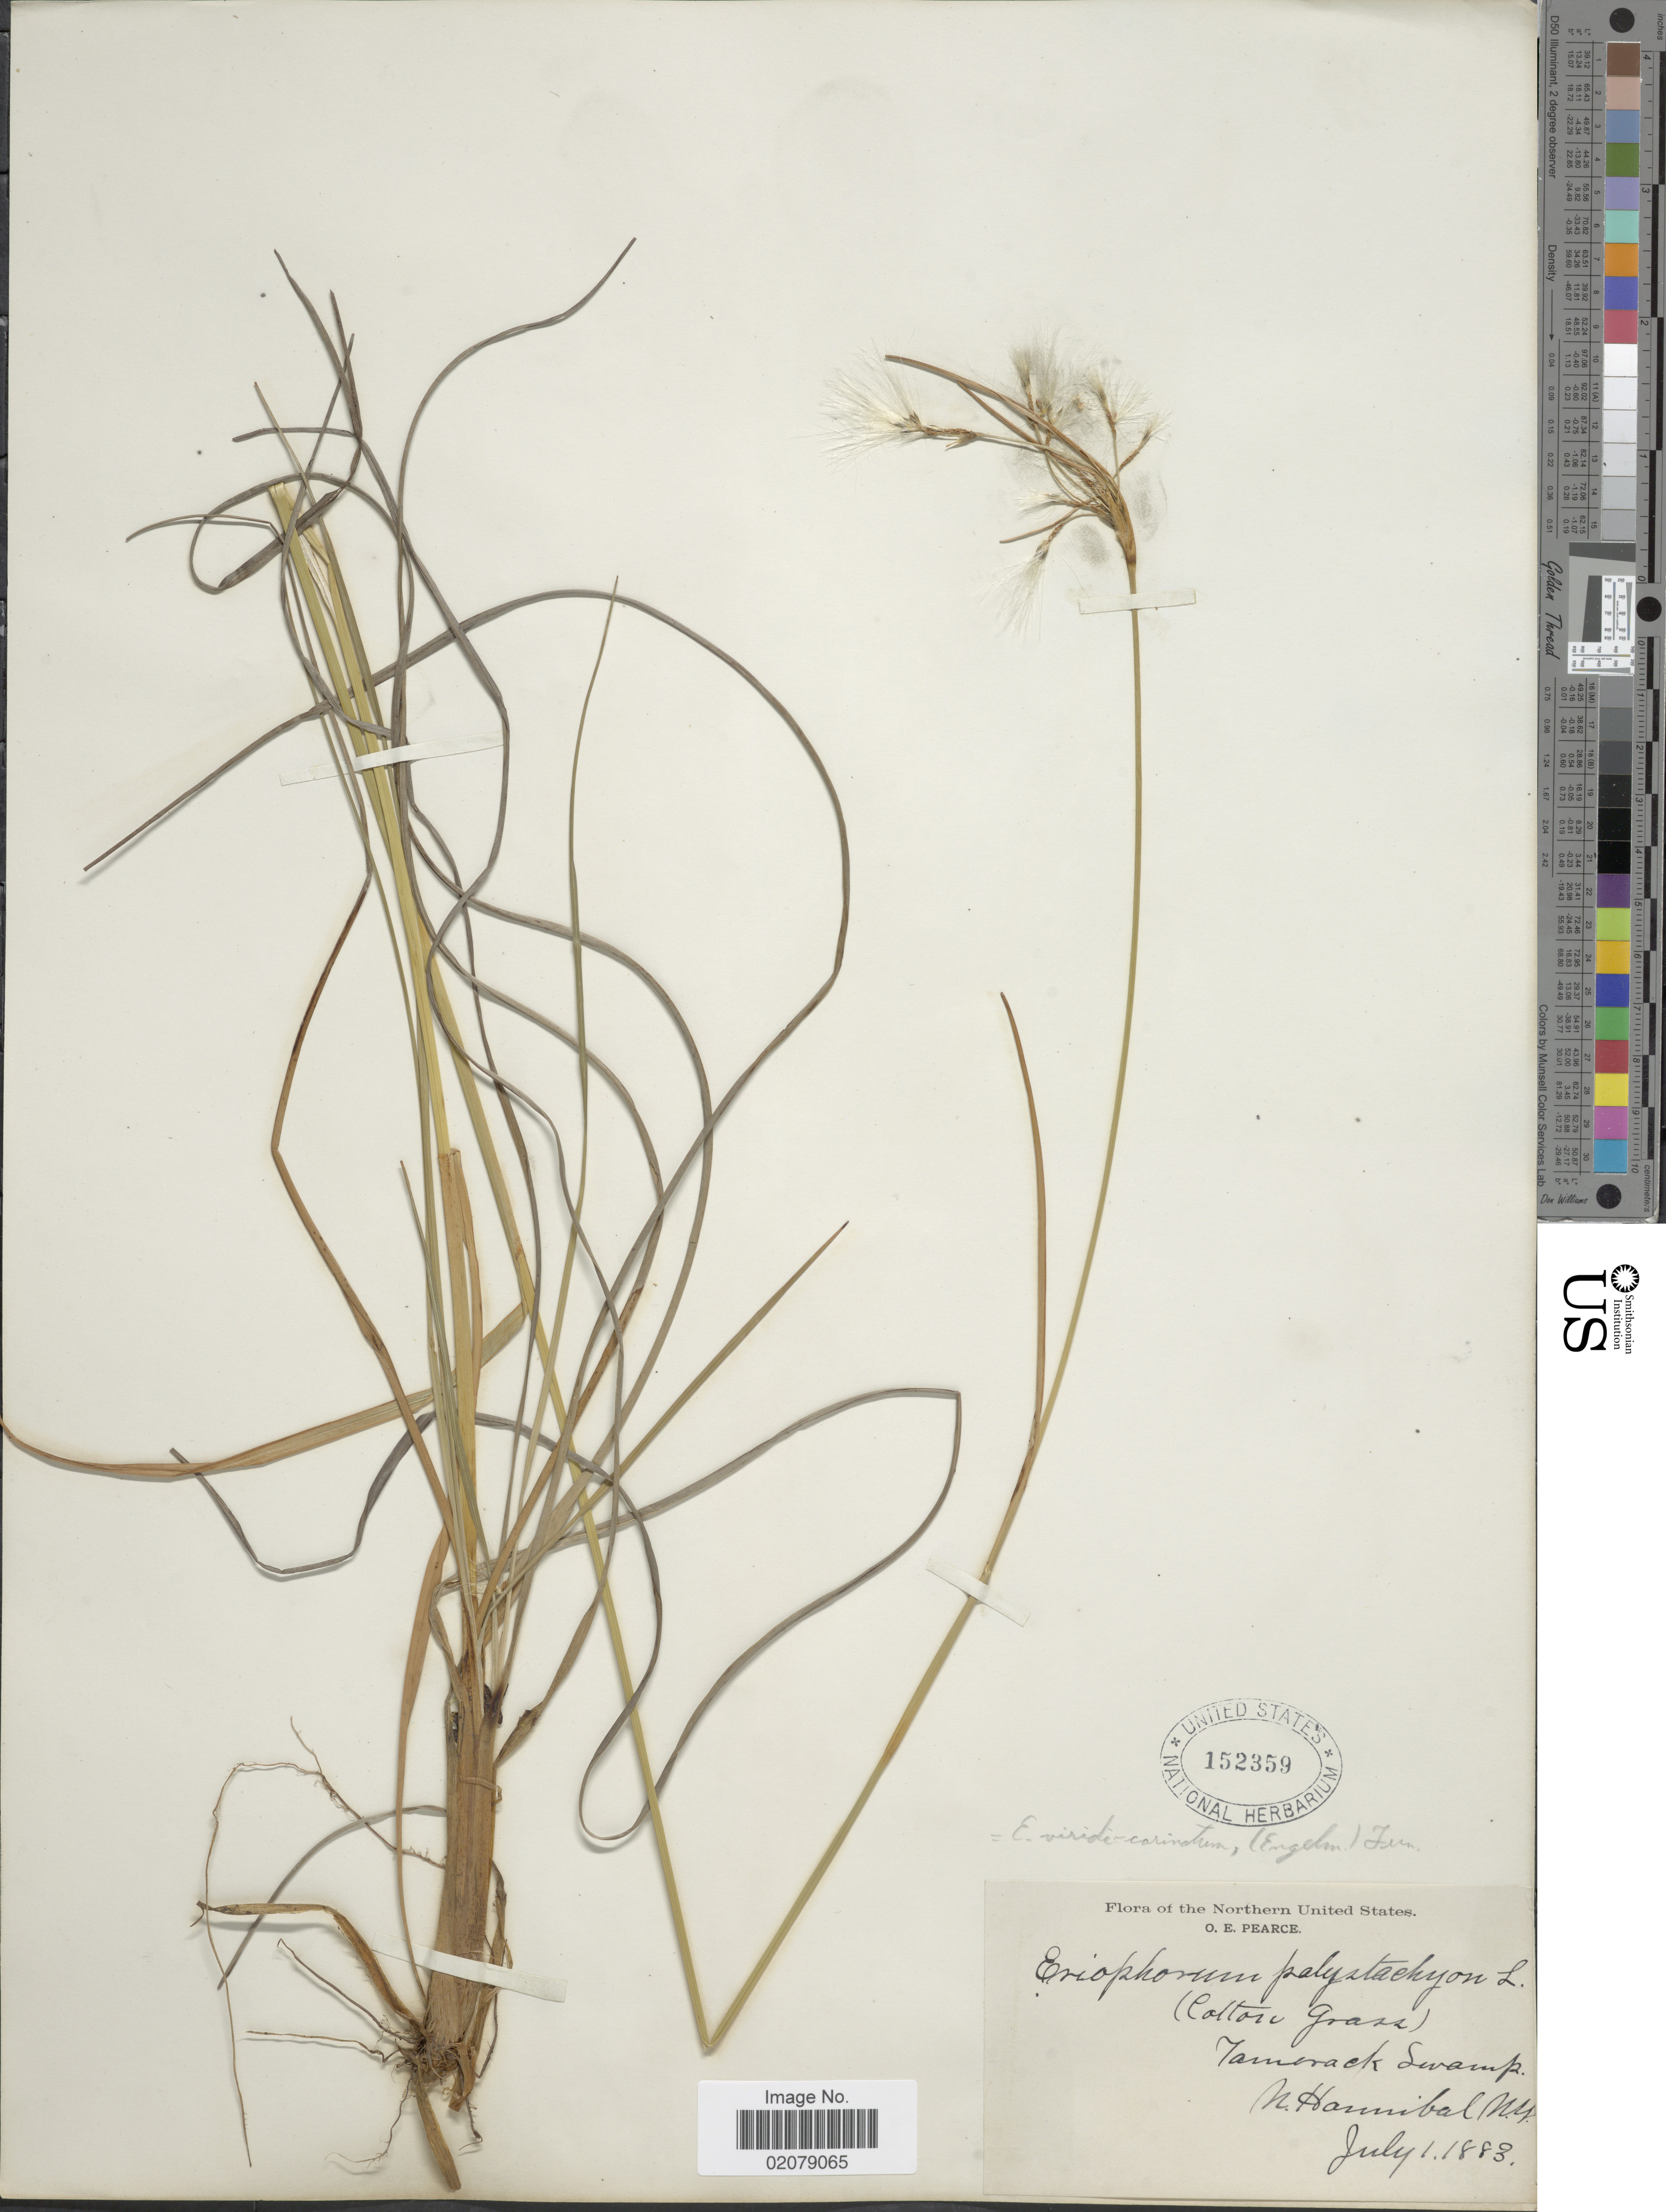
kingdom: Plantae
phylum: Tracheophyta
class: Liliopsida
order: Poales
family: Cyperaceae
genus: Eriophorum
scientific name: Eriophorum viridicarinatum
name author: (Englem.) Fernald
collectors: O. E. Pearce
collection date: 1883-07-01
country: United States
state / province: New York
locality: Tamerack Swamp, N. Hannibal, N. Y.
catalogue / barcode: US 152359